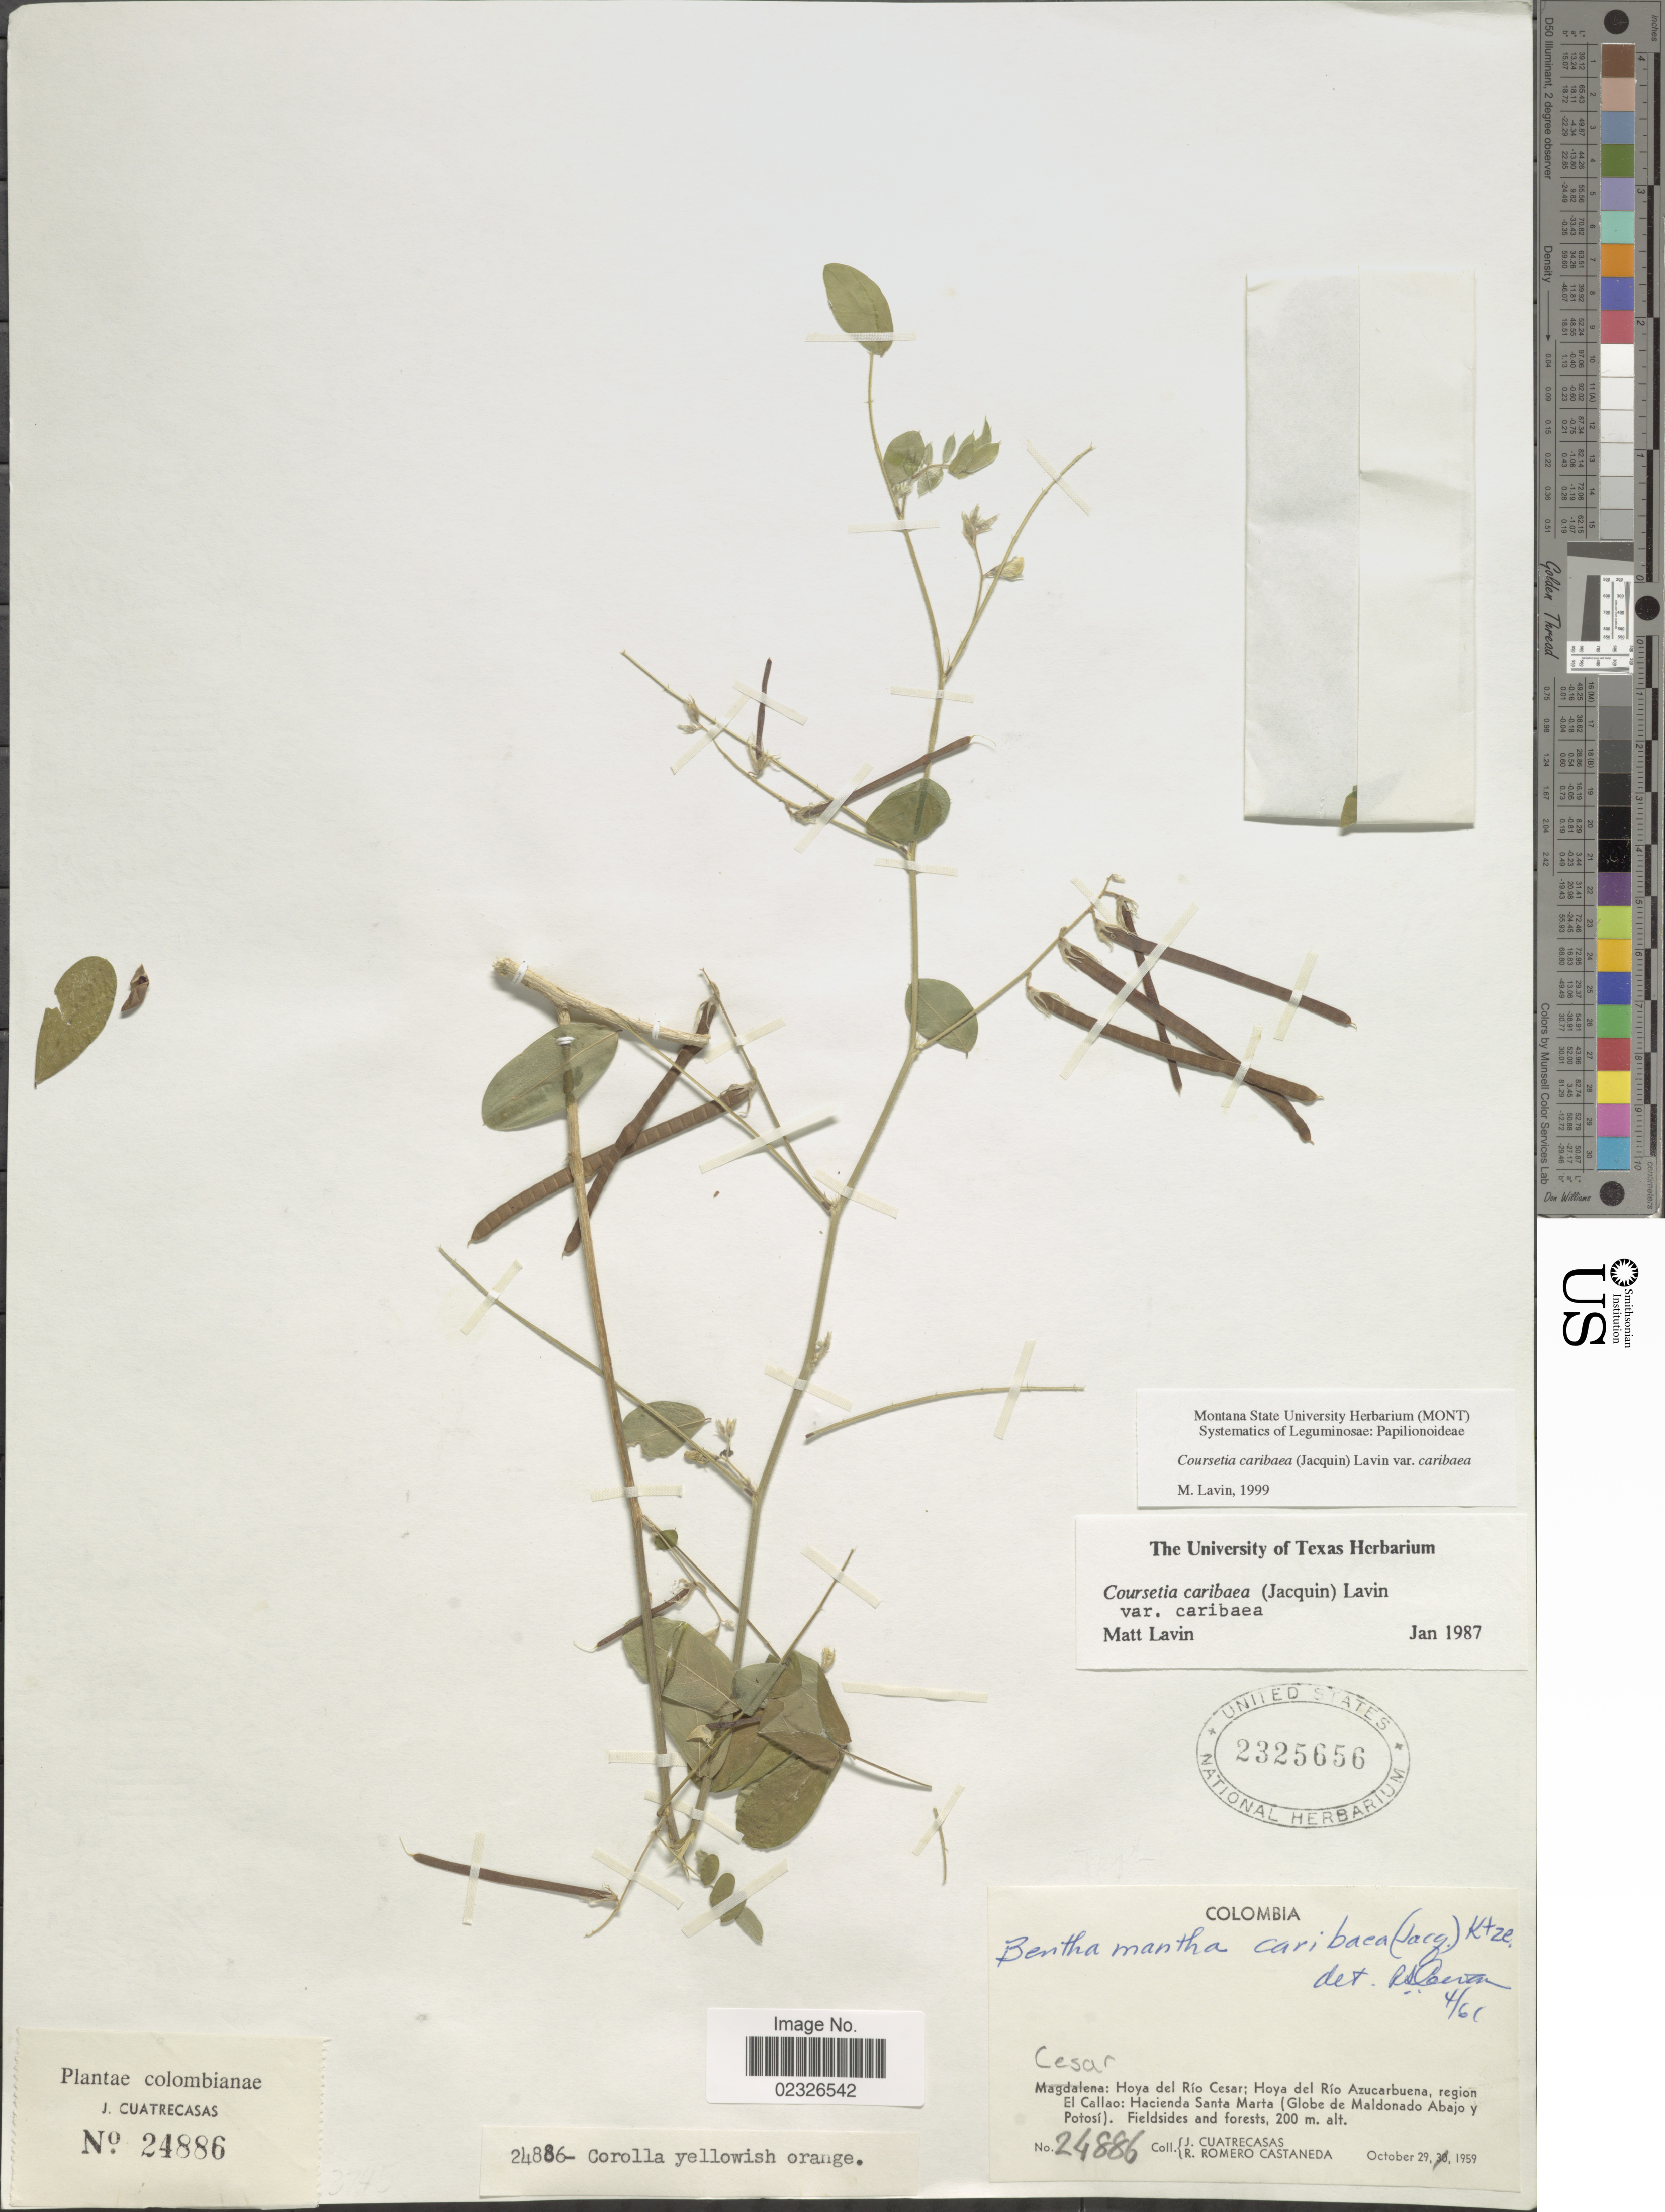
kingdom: Plantae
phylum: Tracheophyta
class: Magnoliopsida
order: Fabales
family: Fabaceae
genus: Coursetia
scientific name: Coursetia caribaea var. caribaea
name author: (Jacq.) Lavin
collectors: J. Cuatrecasas & R. Romero Castañeda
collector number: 24886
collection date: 1959-10-29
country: Colombia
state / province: Magdalena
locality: Hoya del Rio Cesar; Hoya del Rio Azucarbuena region. El Callao: Hacienda Santa Marta ( Globe de Maldonado Abajo y Potosi)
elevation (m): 200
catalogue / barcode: US 2325656